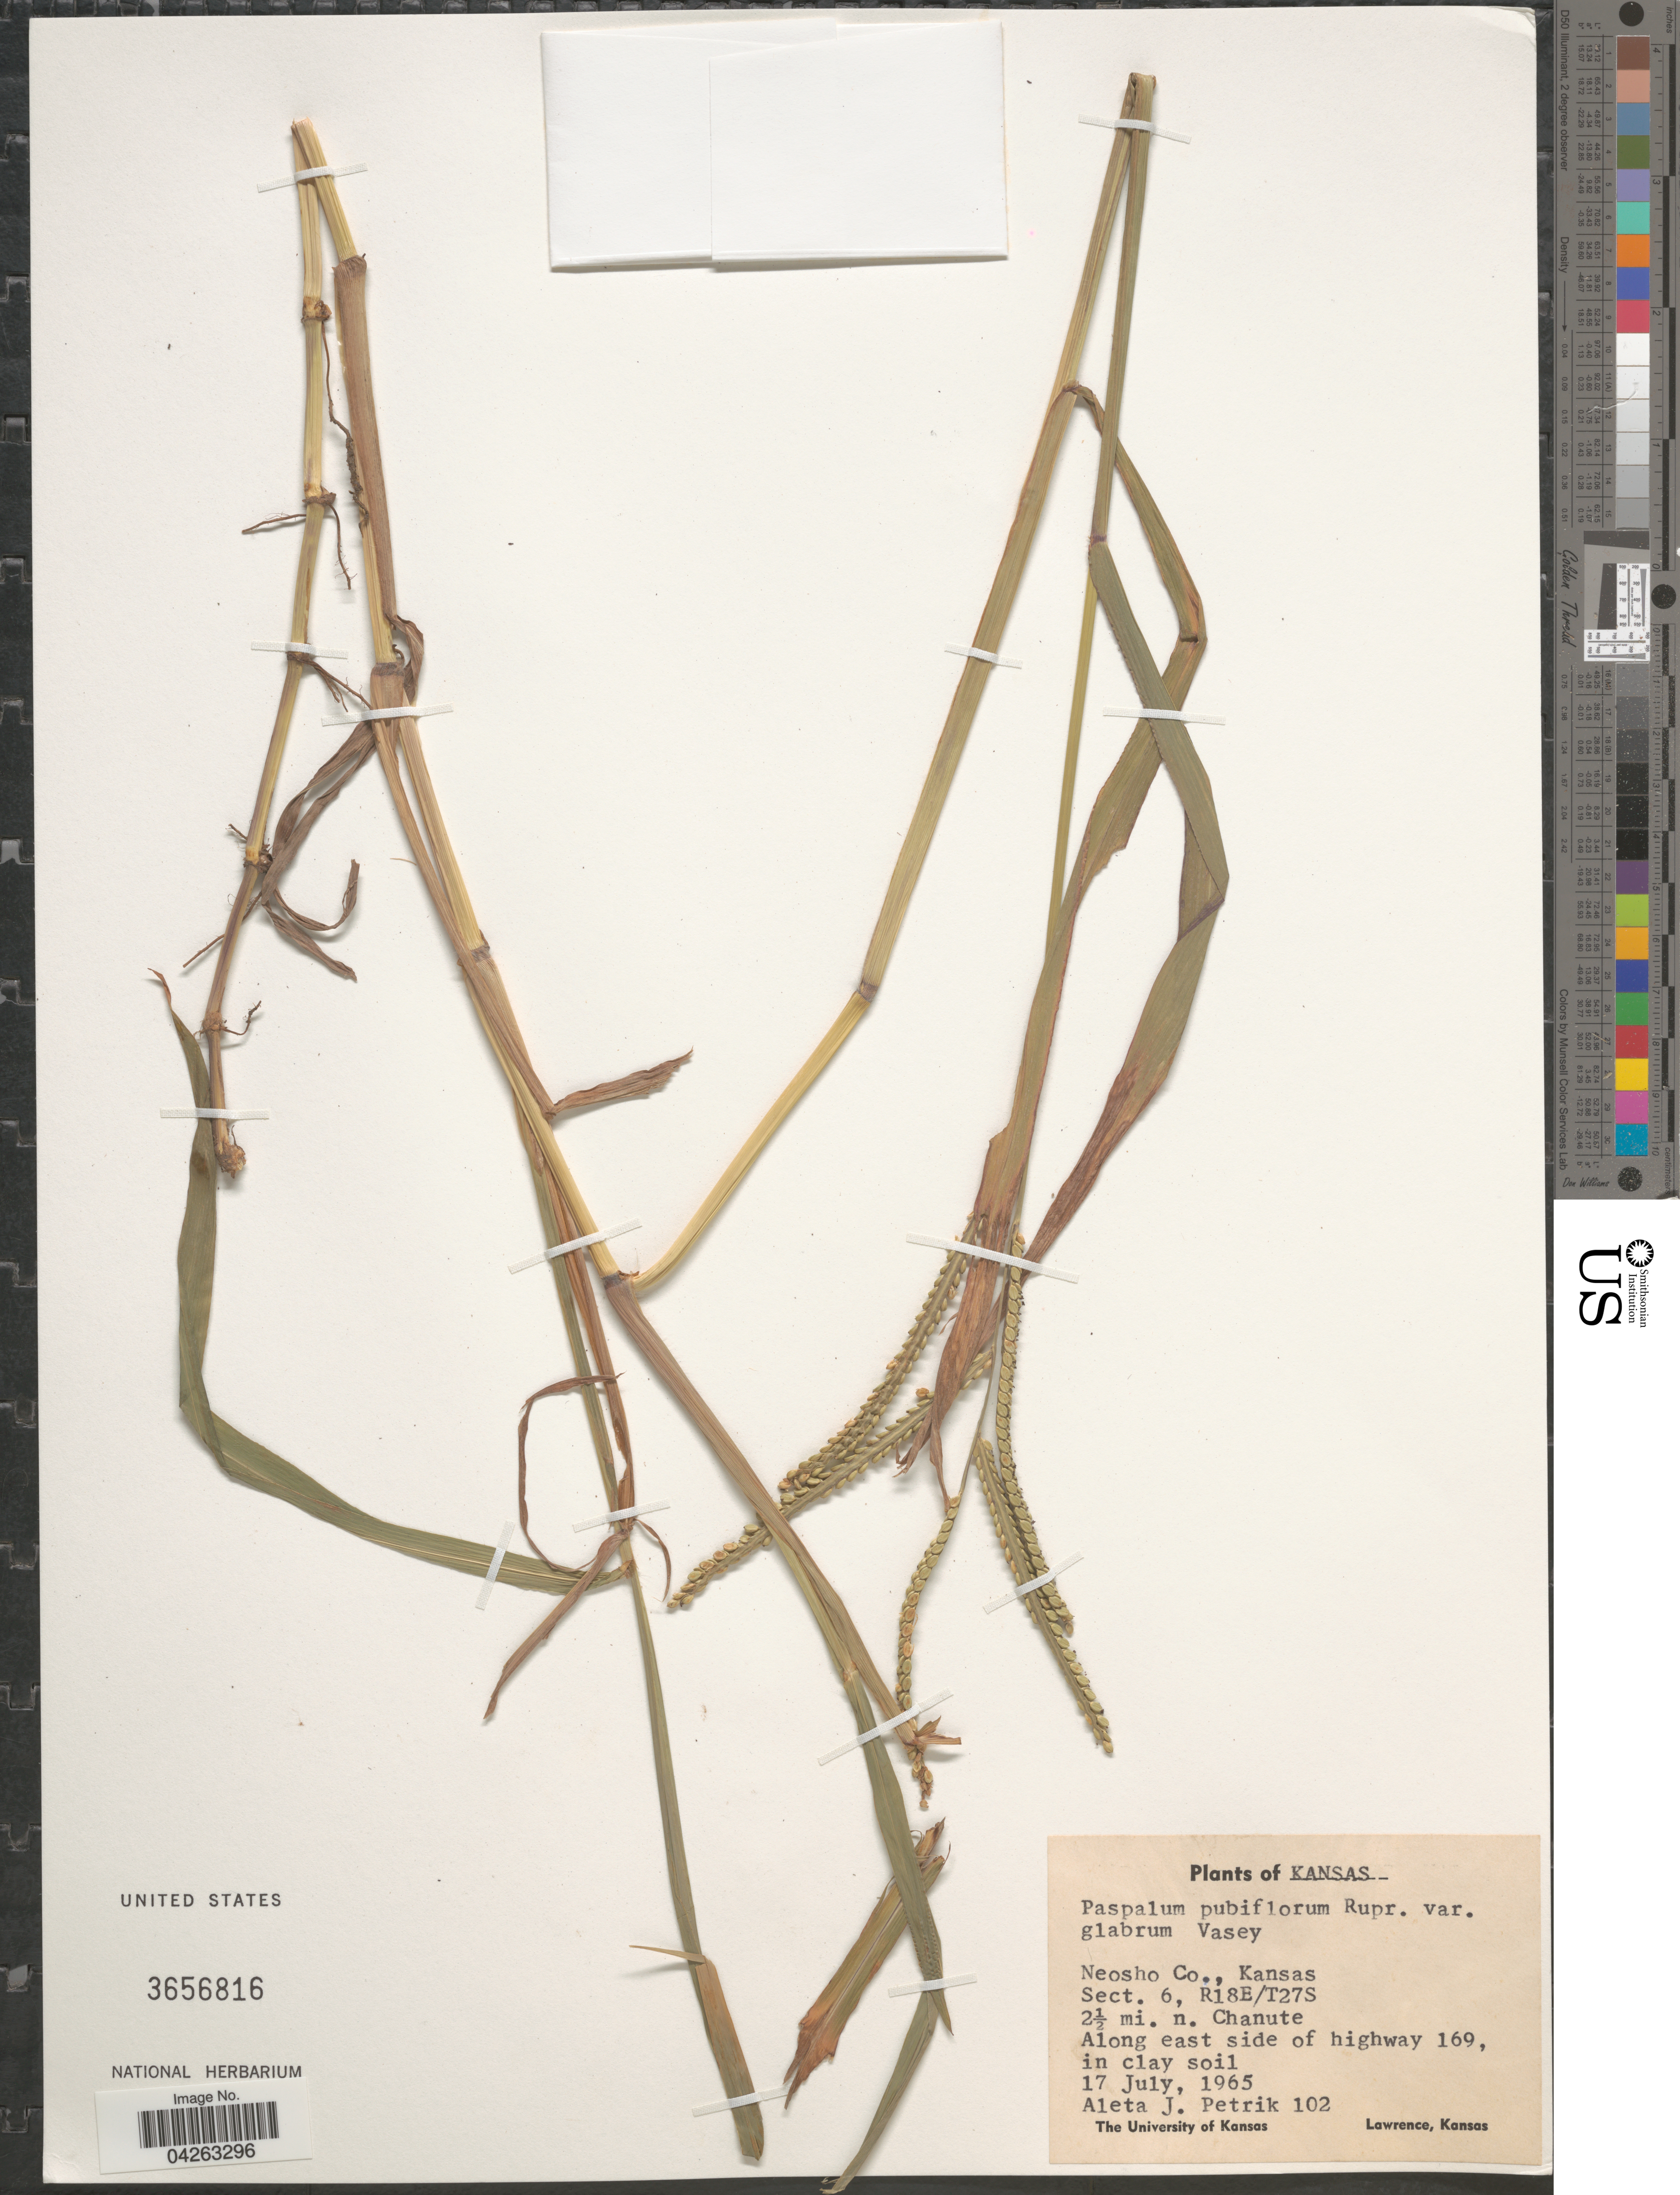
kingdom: Plantae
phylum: Tracheophyta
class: Liliopsida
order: Poales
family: Poaceae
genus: Paspalum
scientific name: Paspalum pubiflorum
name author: Rupr. ex E. Fourn.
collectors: A. Petrik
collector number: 102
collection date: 1965-07-17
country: United States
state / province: Kansas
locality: Neosho Co. Sect. 6, R18E/T27S. 2½ mi. n. Chanute. Along east side of highway 169.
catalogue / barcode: US 3656816